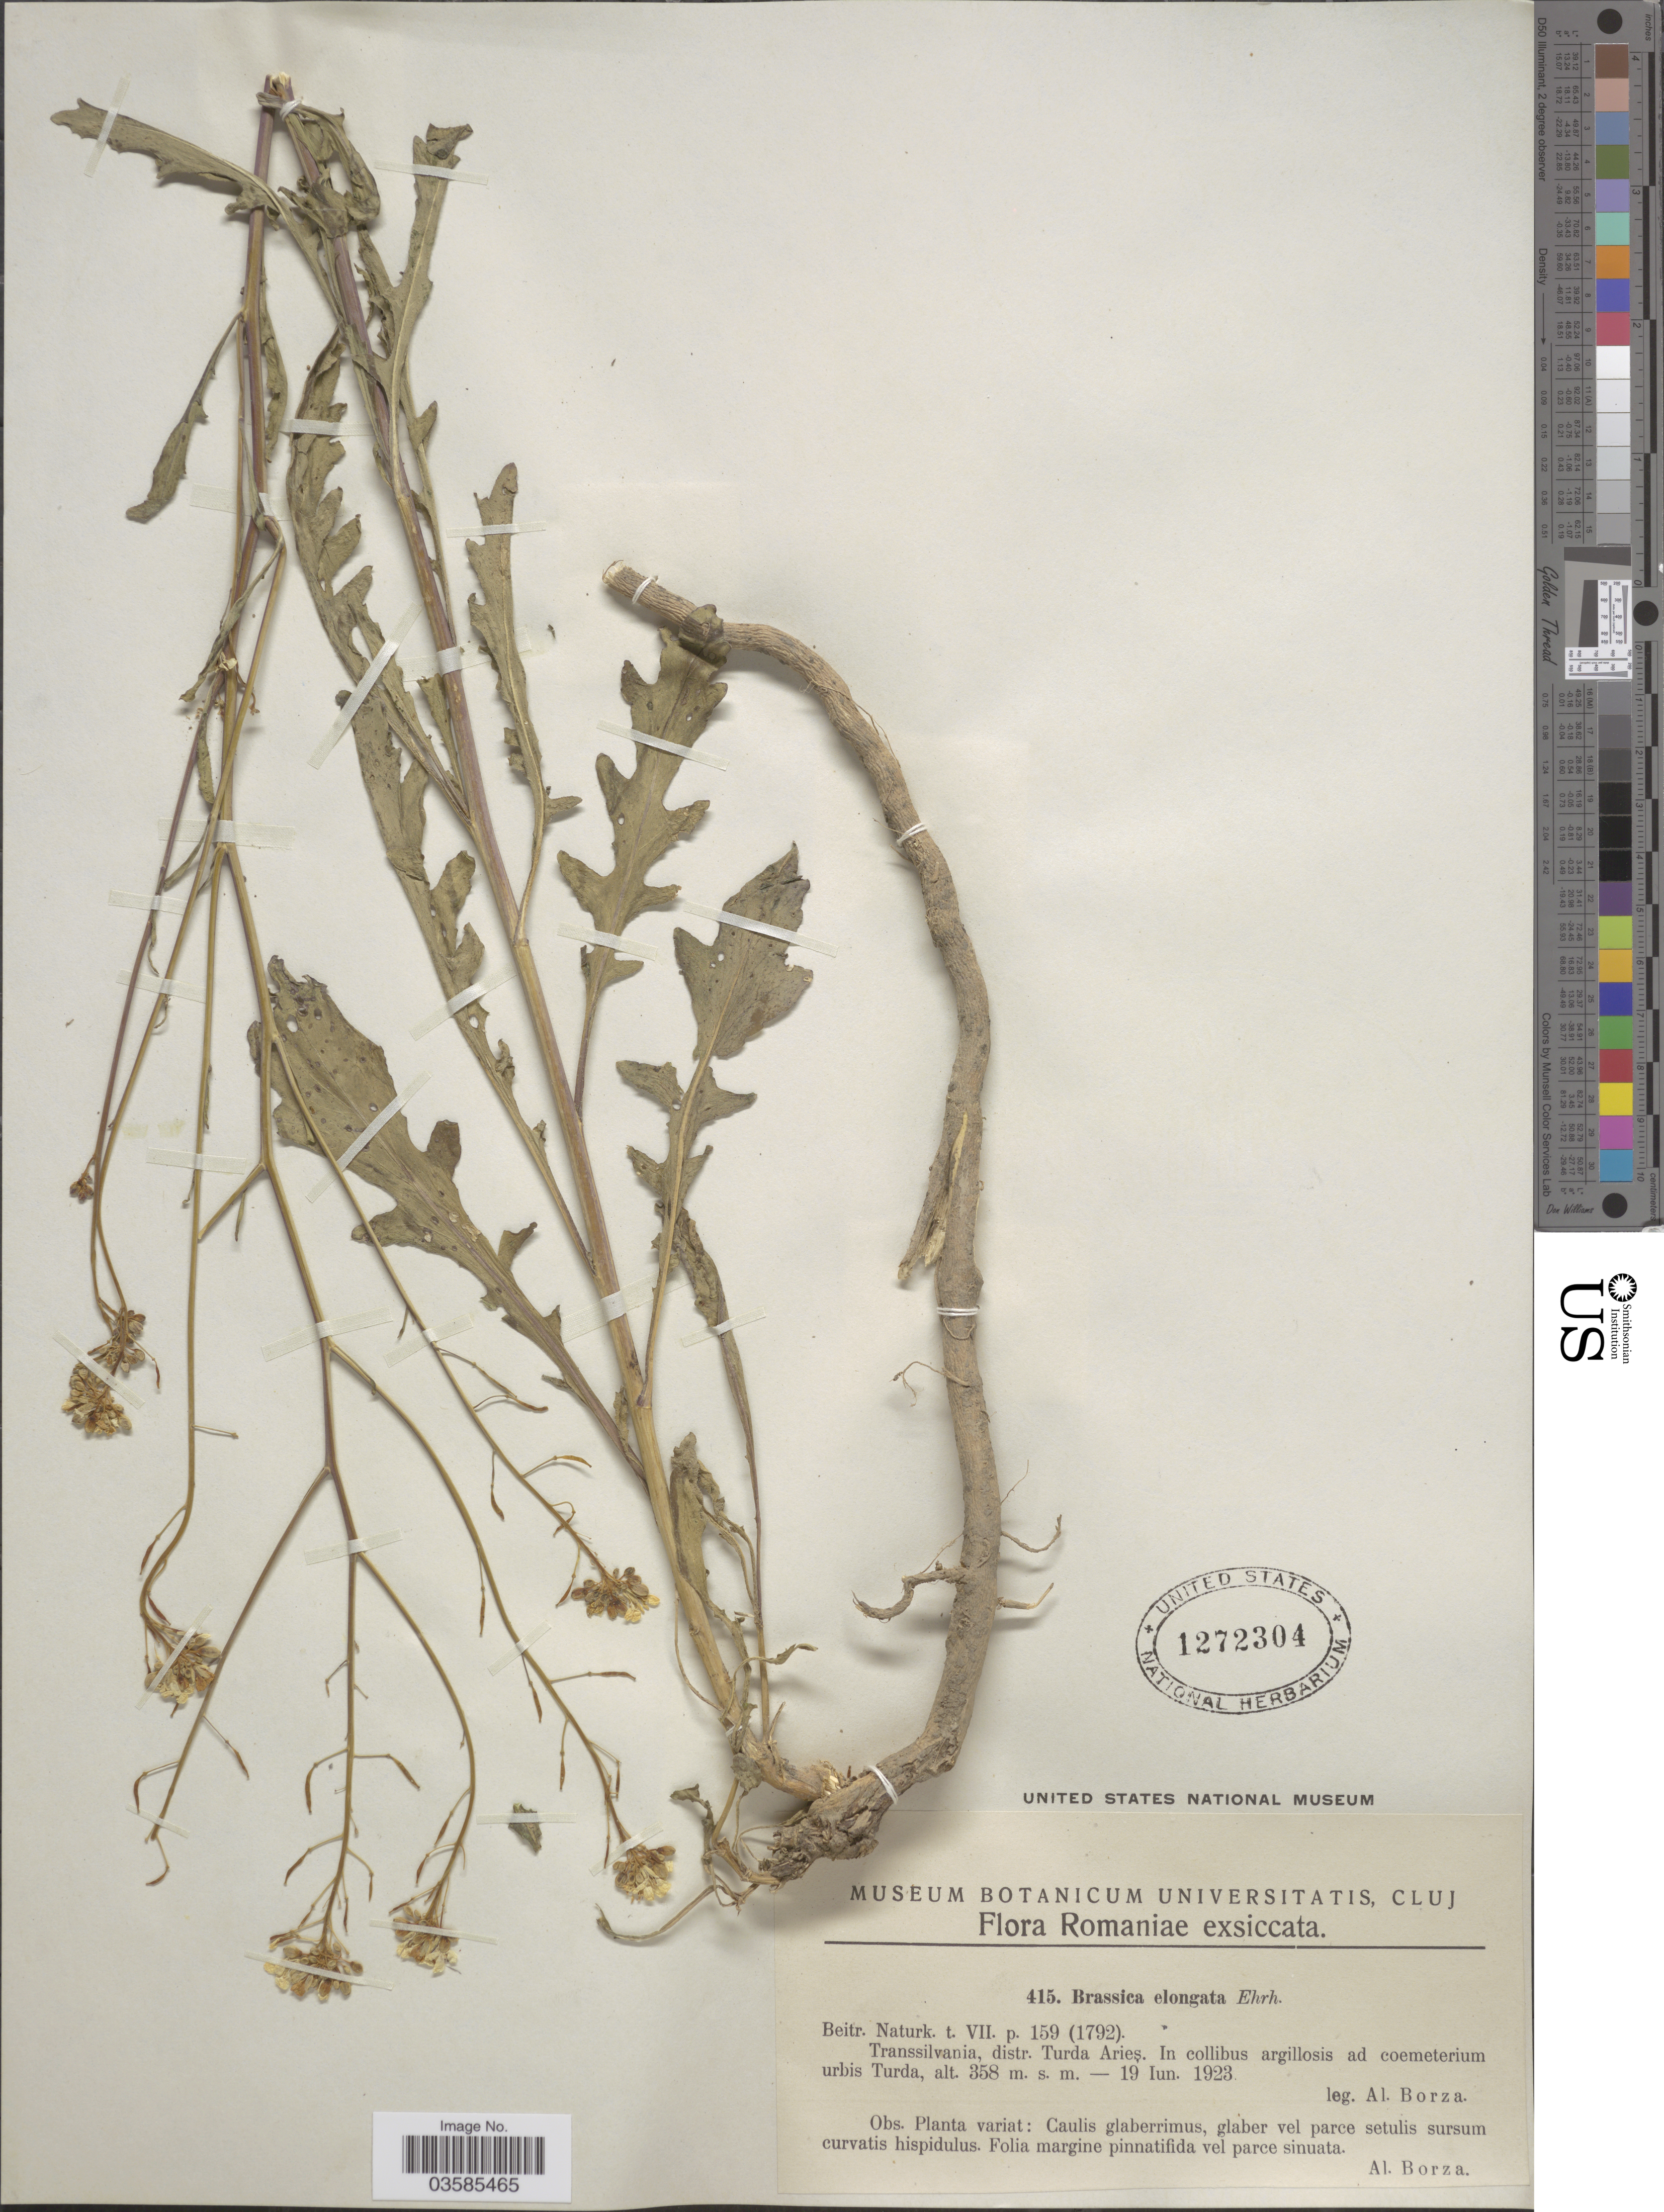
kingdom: Plantae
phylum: Tracheophyta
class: Magnoliopsida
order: Brassicales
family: Brassicaceae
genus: Brassica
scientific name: Brassica elongata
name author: Ehrh.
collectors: A. Borza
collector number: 415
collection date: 1923-06-19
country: Romania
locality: Transsilvania distr. Turda Arieş. In collibus argillosis ad coemeterium urbis Turda.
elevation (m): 358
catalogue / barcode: US 1272304